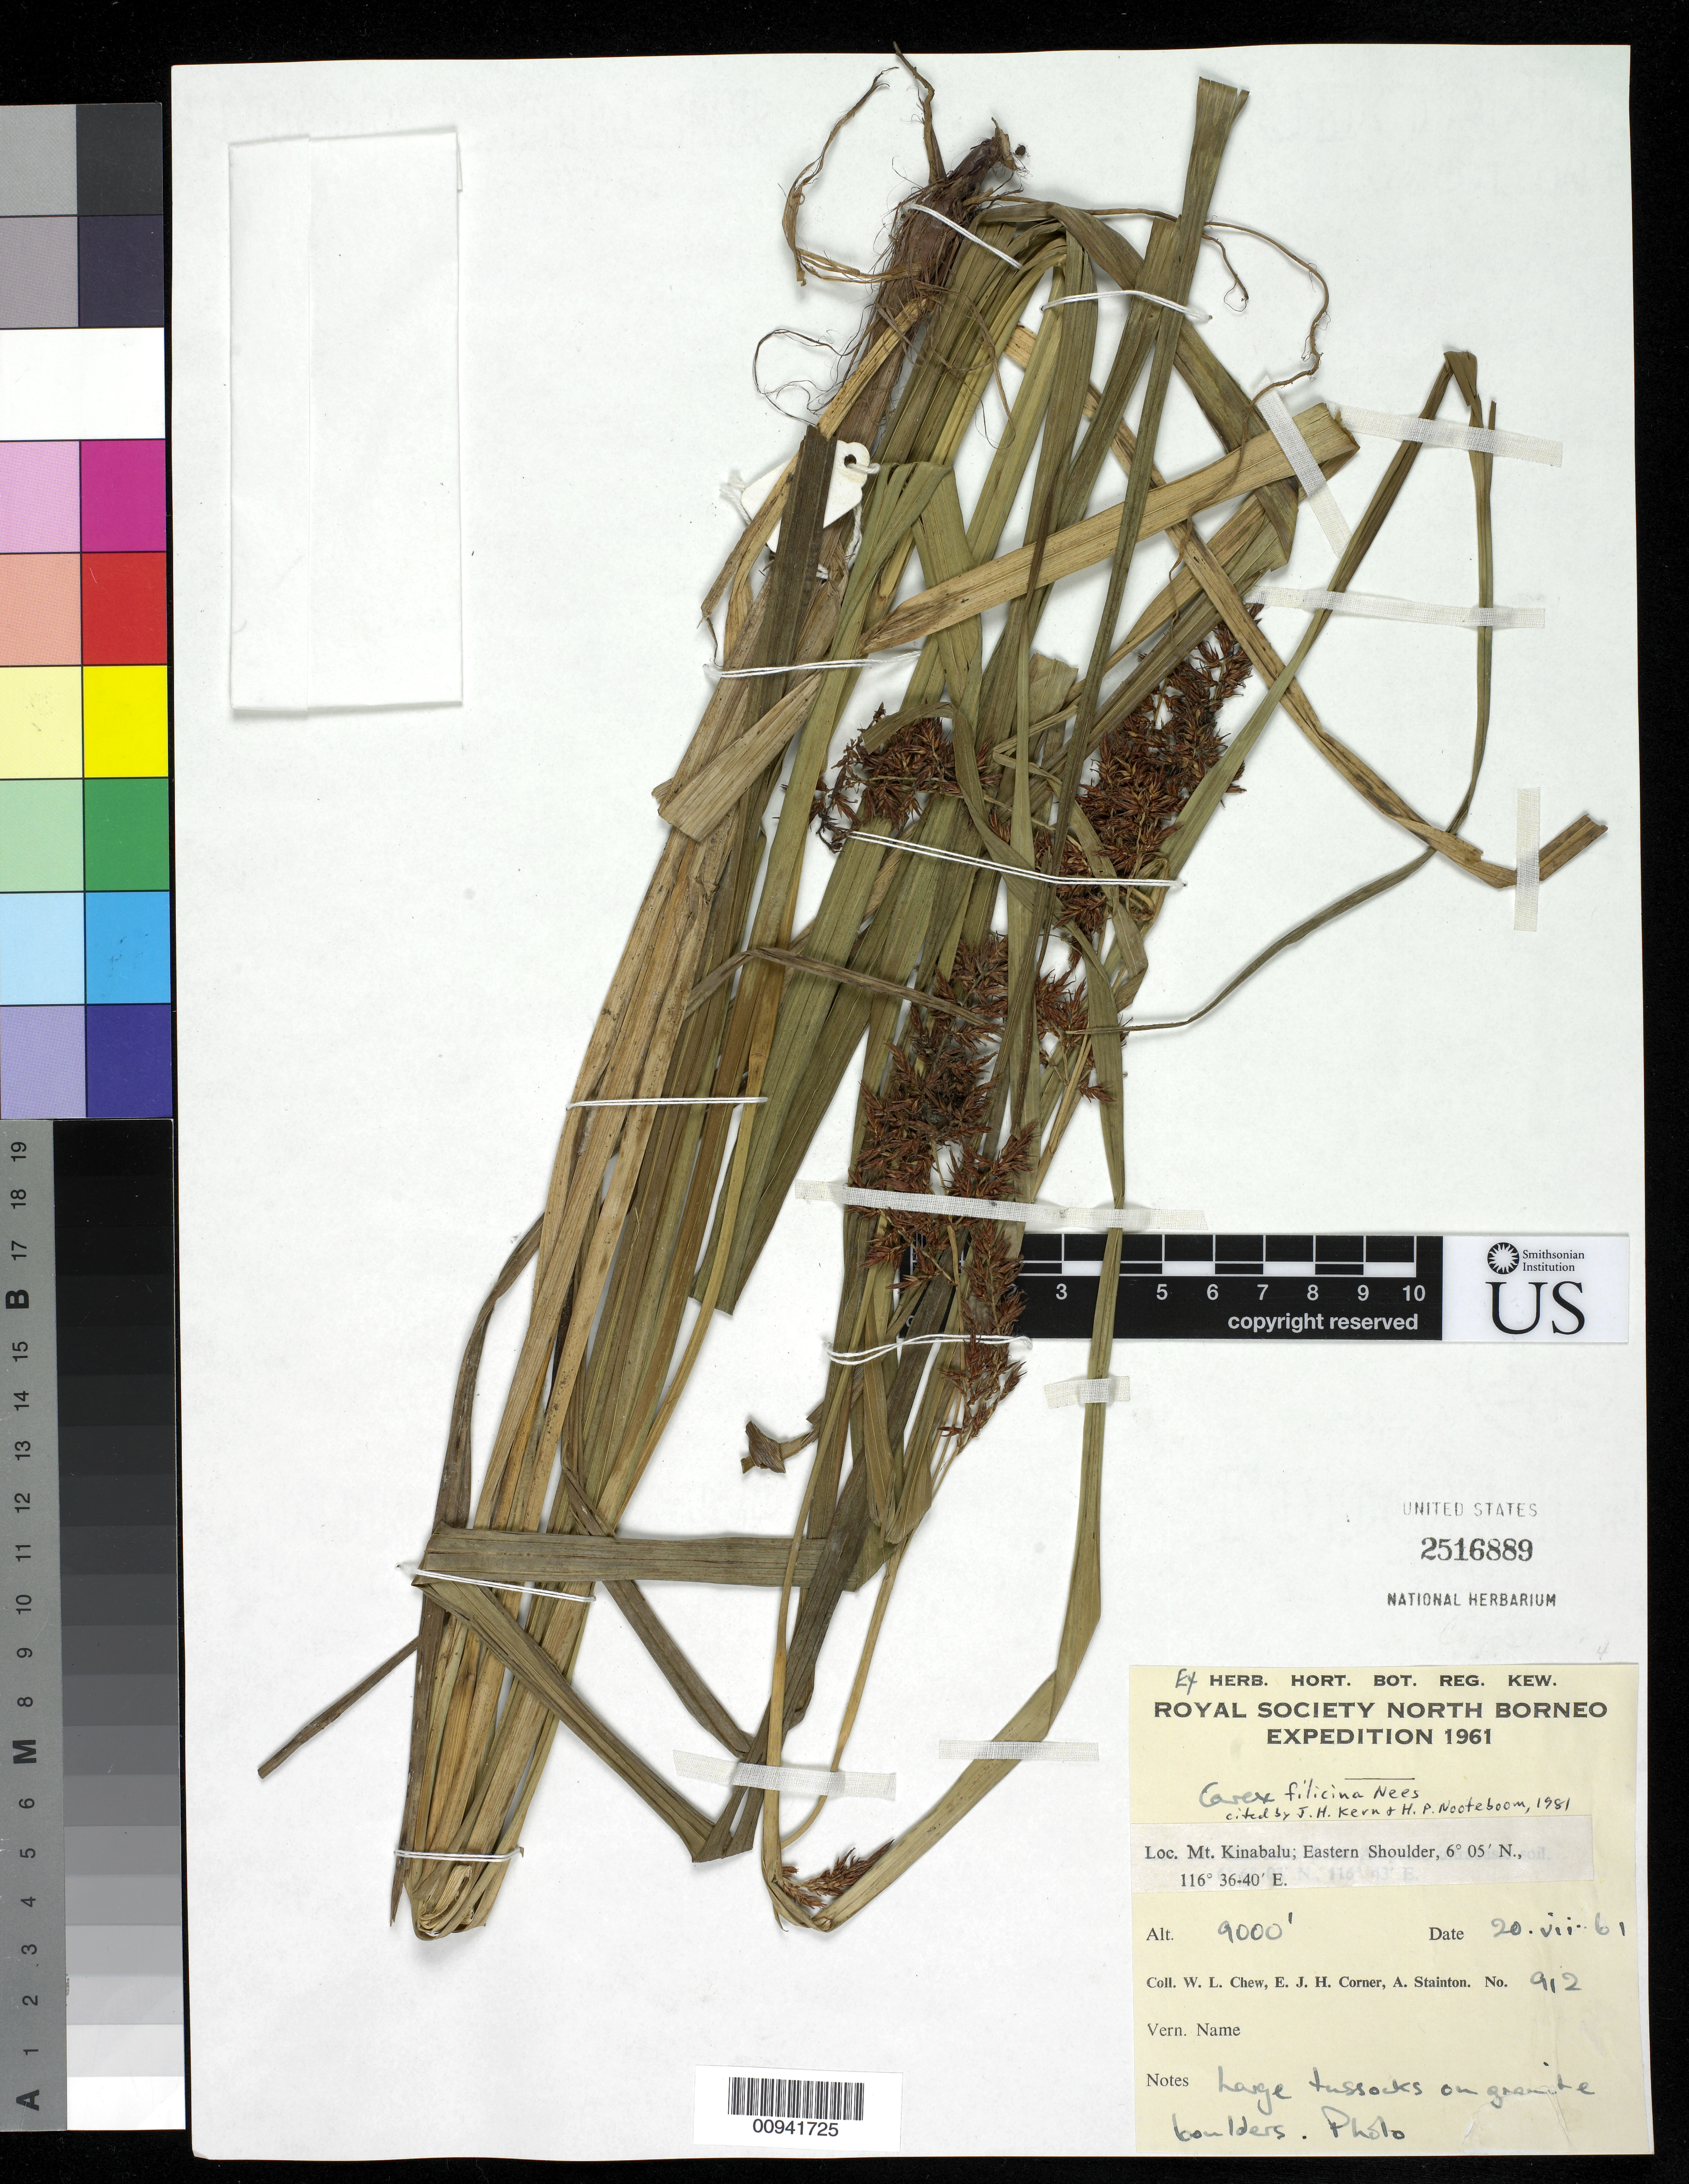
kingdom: Plantae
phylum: Tracheophyta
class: Liliopsida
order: Poales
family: Cyperaceae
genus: Carex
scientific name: Carex filicina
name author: Nees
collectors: W. Chew, E. Corner & A. Stainton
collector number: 912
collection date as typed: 20 Jul 1961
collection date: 1961-07-20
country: Indonesia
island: Borneo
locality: Royal Society North Borneo Expedition 1961; Mt. Kinabalu; Eastern Shoulder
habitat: Large tussocks on granite boulders.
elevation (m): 2743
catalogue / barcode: US 2516889